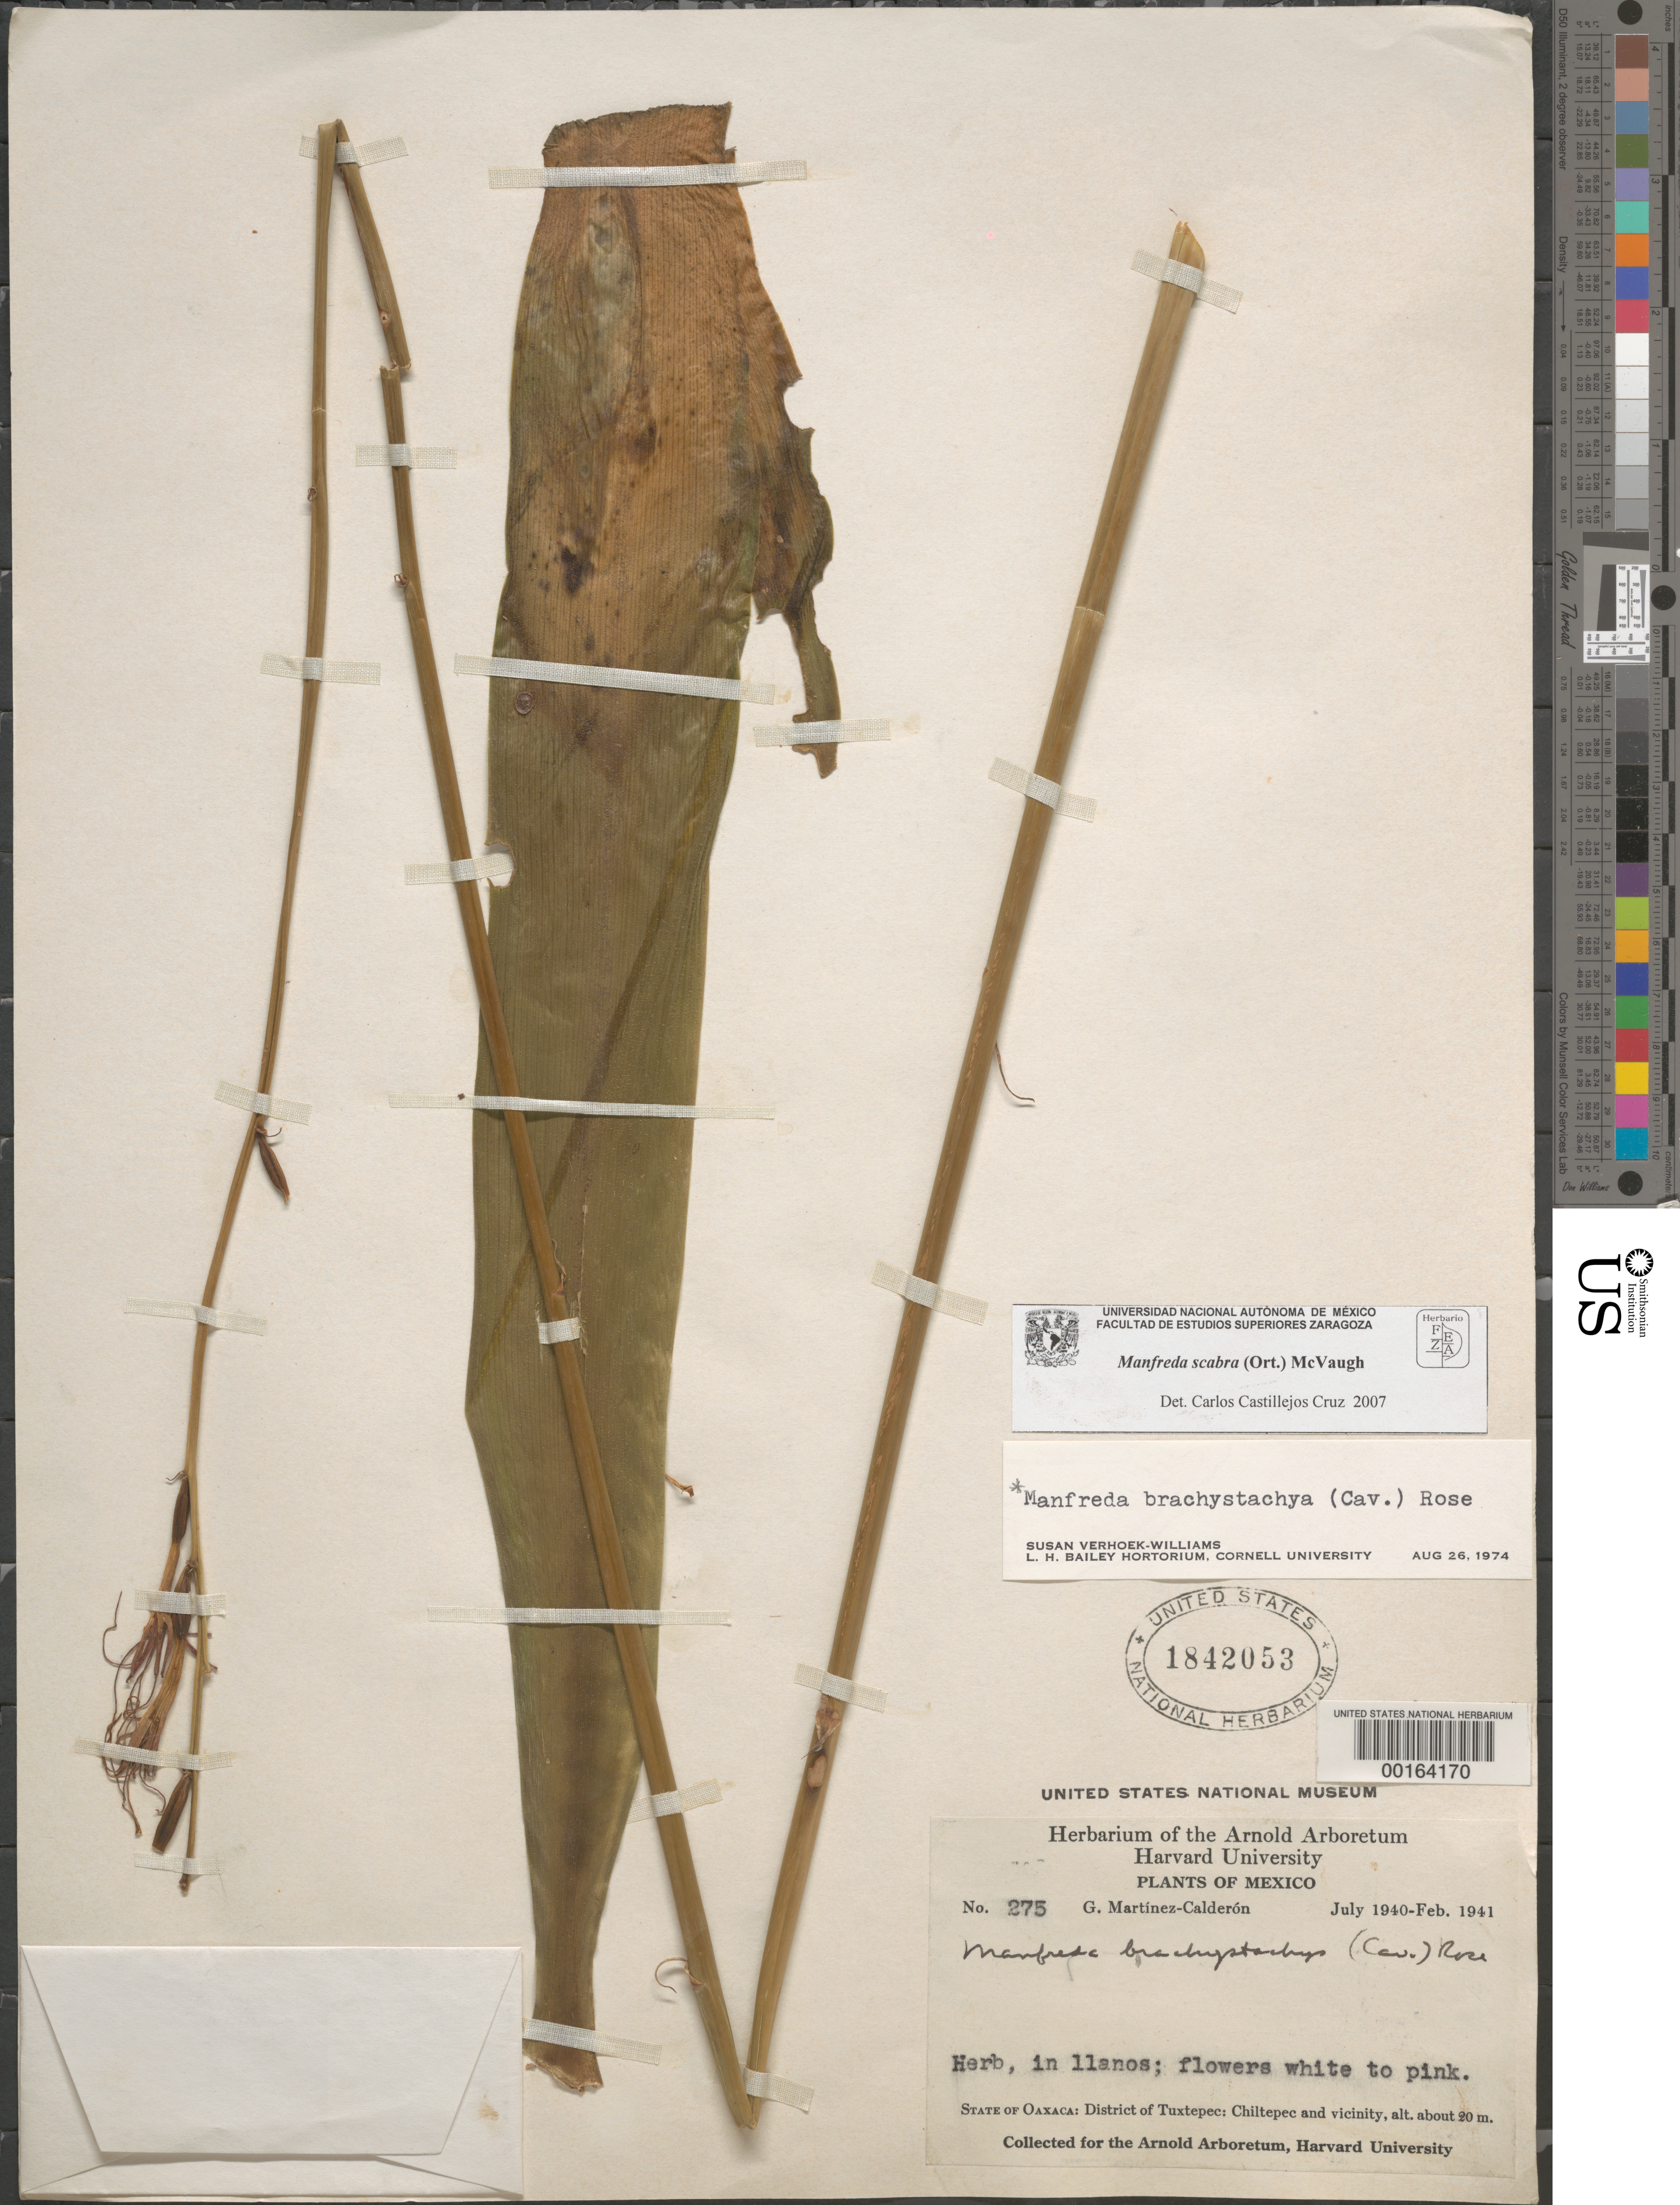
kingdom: Plantae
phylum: Tracheophyta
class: Liliopsida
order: Asparagales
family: Asparagaceae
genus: Manfreda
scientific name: Manfreda scabra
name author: (Ortega) McVaugh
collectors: G. Martínez Calderón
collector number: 275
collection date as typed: Jul 1940 to -- Feb 1941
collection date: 1940-07/1941-02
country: Mexico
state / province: Oaxaca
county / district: San Juan Bautista Tuxtepec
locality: Tuxtepec mun. (?), Chiltepec and vicinity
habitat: Plain flat ground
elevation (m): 20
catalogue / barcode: US 1842053